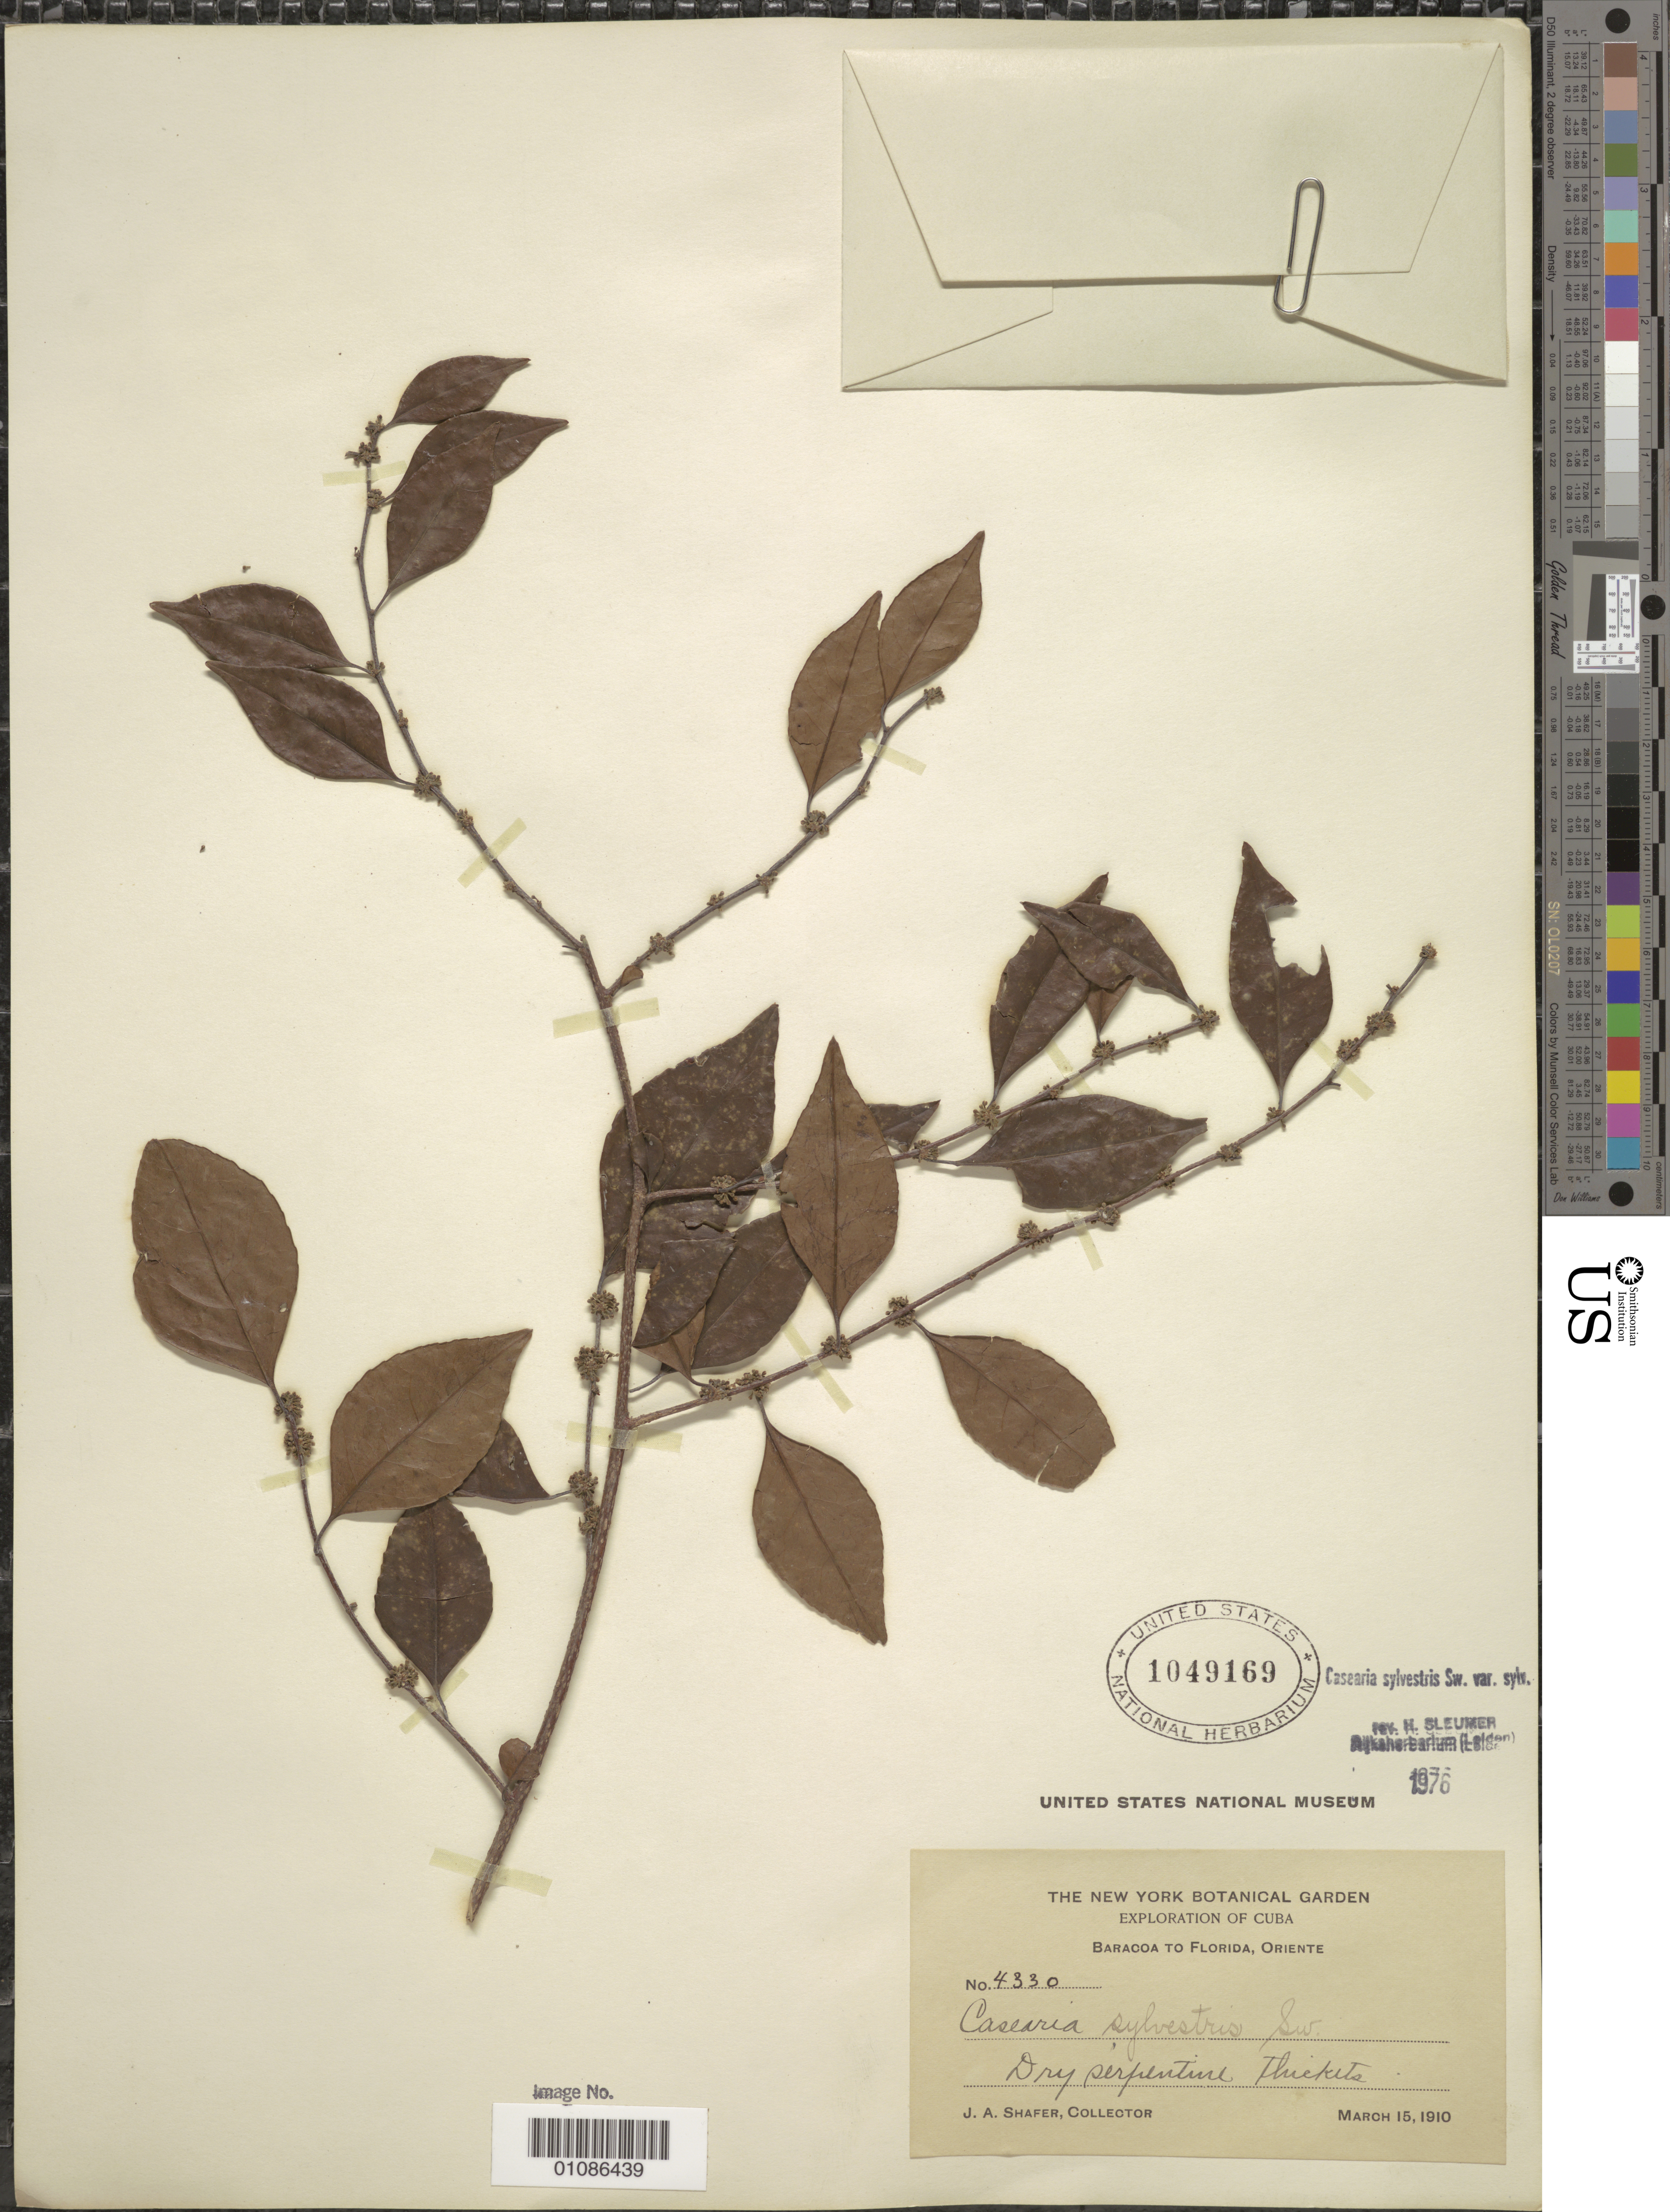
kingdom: Plantae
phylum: Tracheophyta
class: Magnoliopsida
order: Malpighiales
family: Salicaceae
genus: Casearia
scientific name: Casearia sylvestris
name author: Sw.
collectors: J. A. Shafer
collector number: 4330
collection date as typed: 15 Mar 1910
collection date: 1910-03-15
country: Cuba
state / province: Guantanamo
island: Cuba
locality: Baracoa to Florida, Oriente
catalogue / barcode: US 1049169